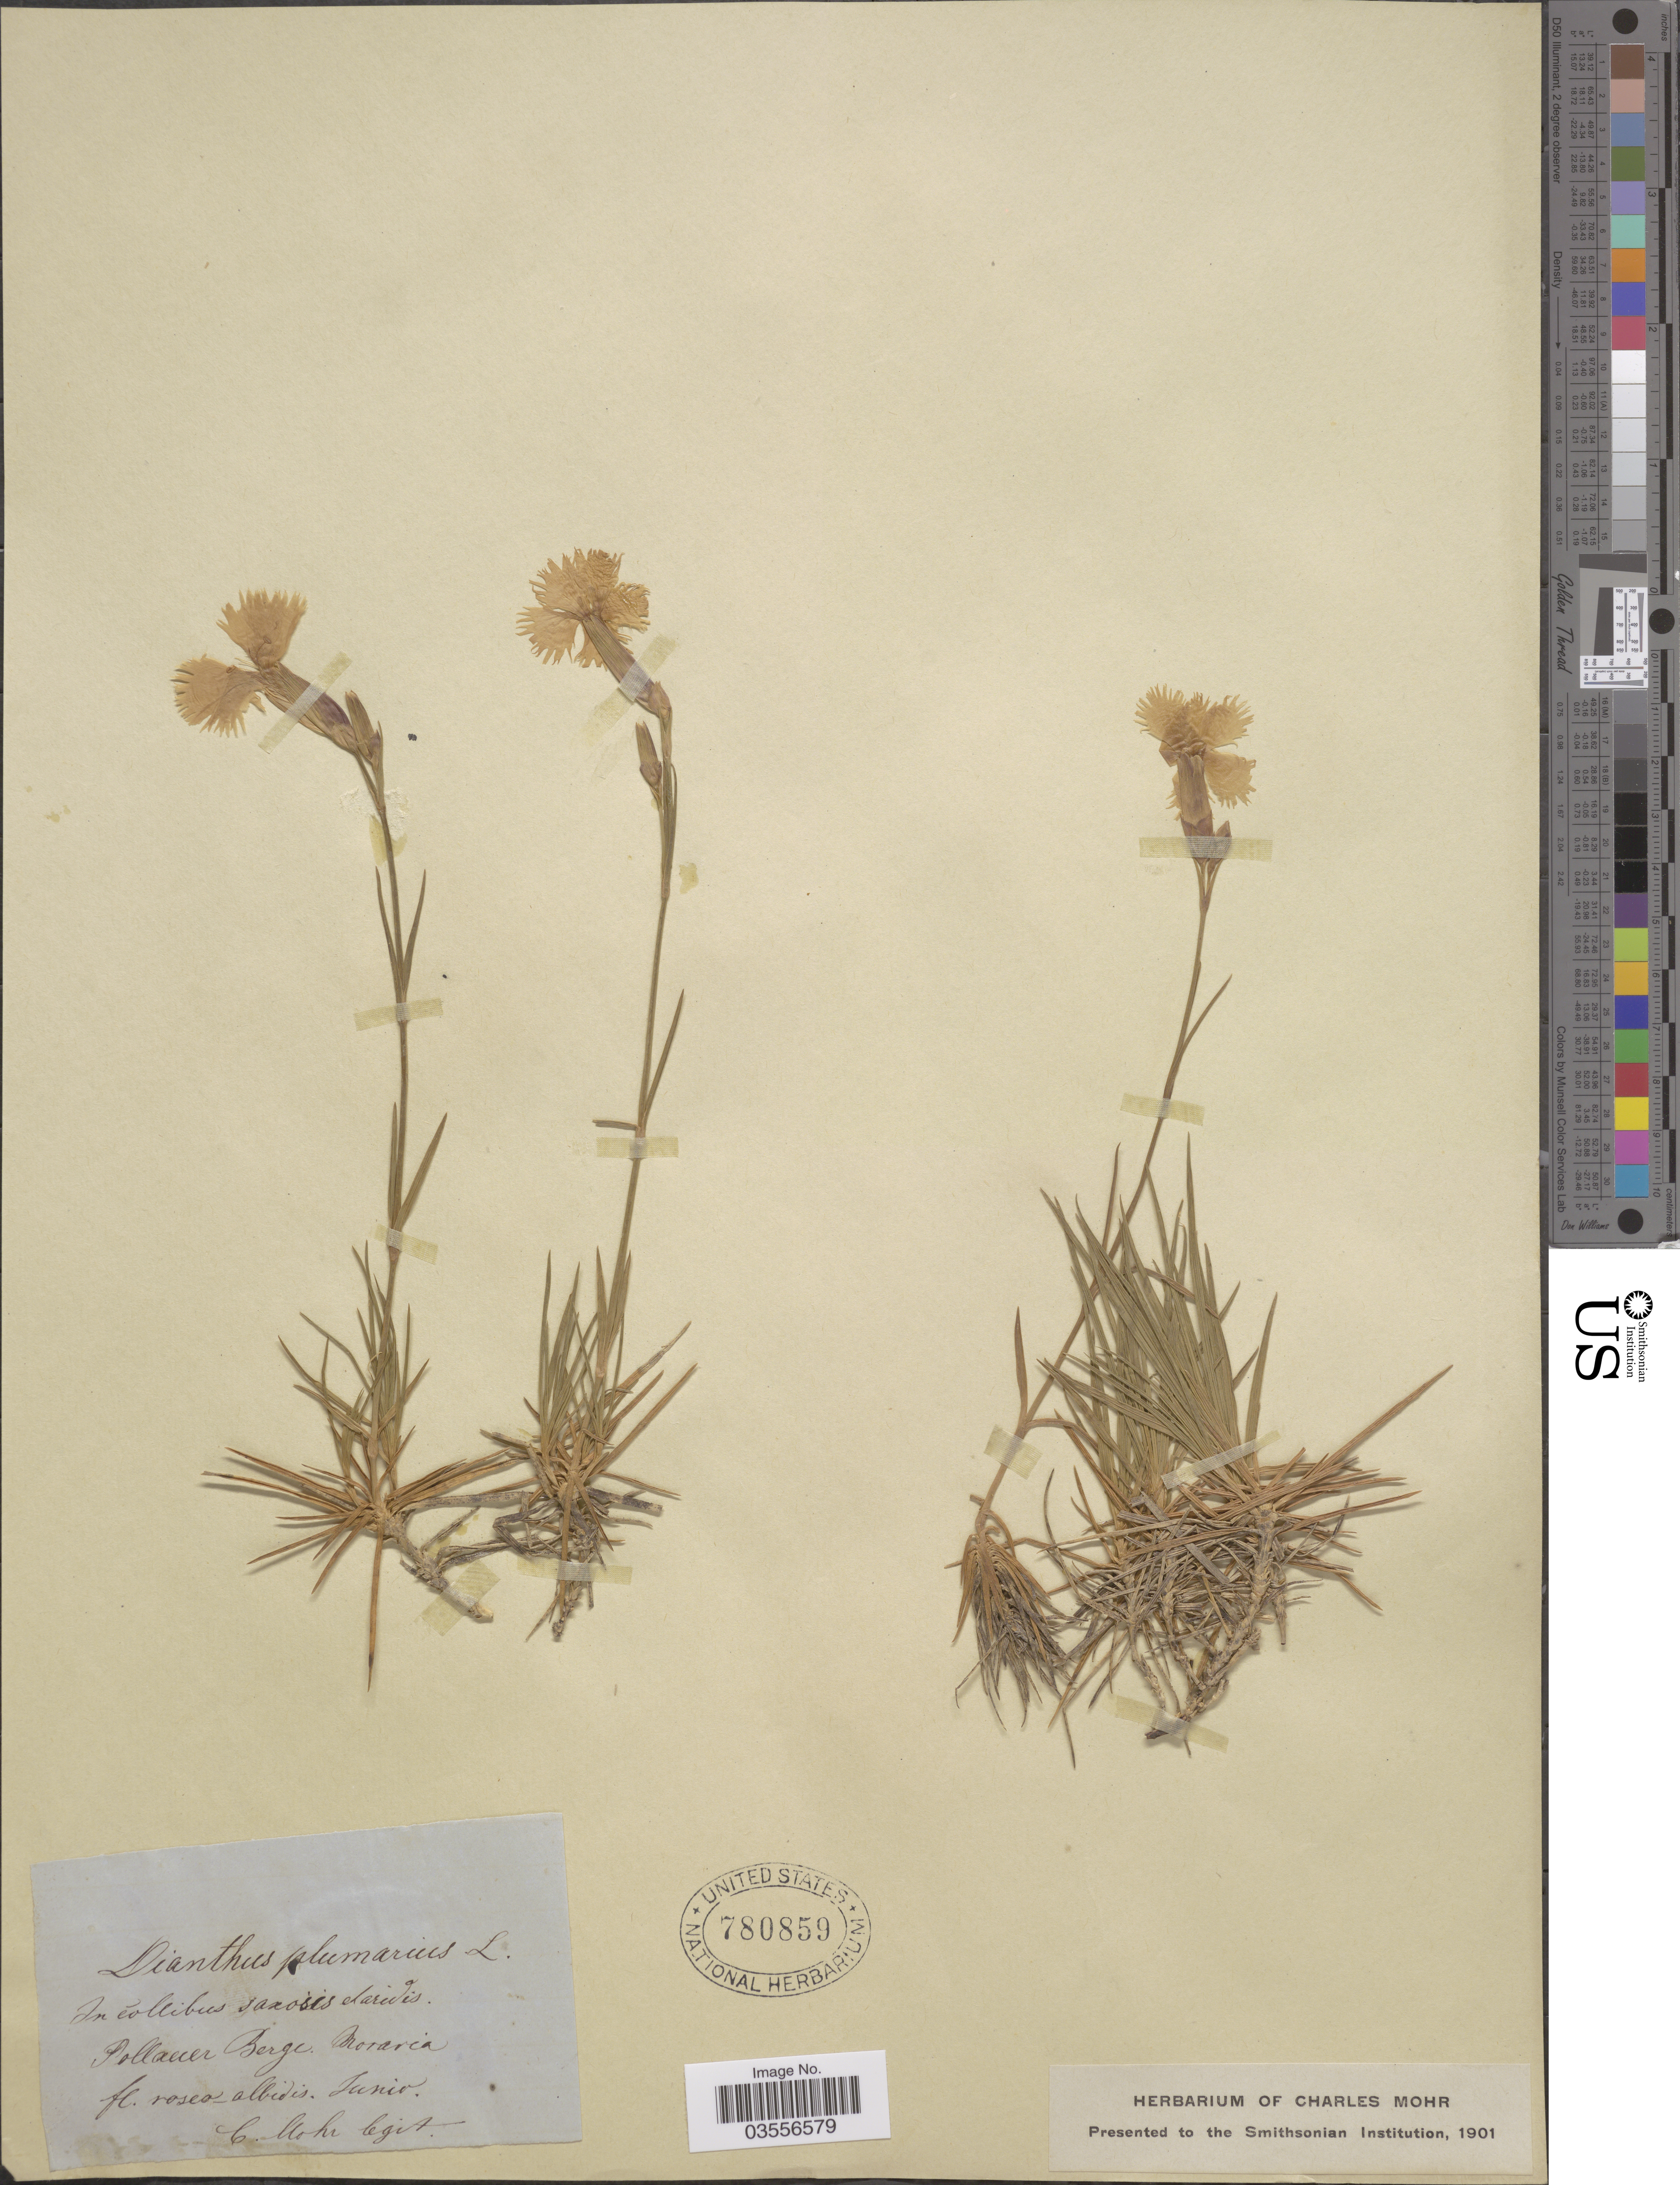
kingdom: Plantae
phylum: Tracheophyta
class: Magnoliopsida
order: Caryophyllales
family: Caryophyllaceae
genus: Dianthus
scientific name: Dianthus plumarius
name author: L.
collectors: C. T. Mohr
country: Czechia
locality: In collibus saxosis et aridis. Pollauer Berge Moravia.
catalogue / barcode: US 780859